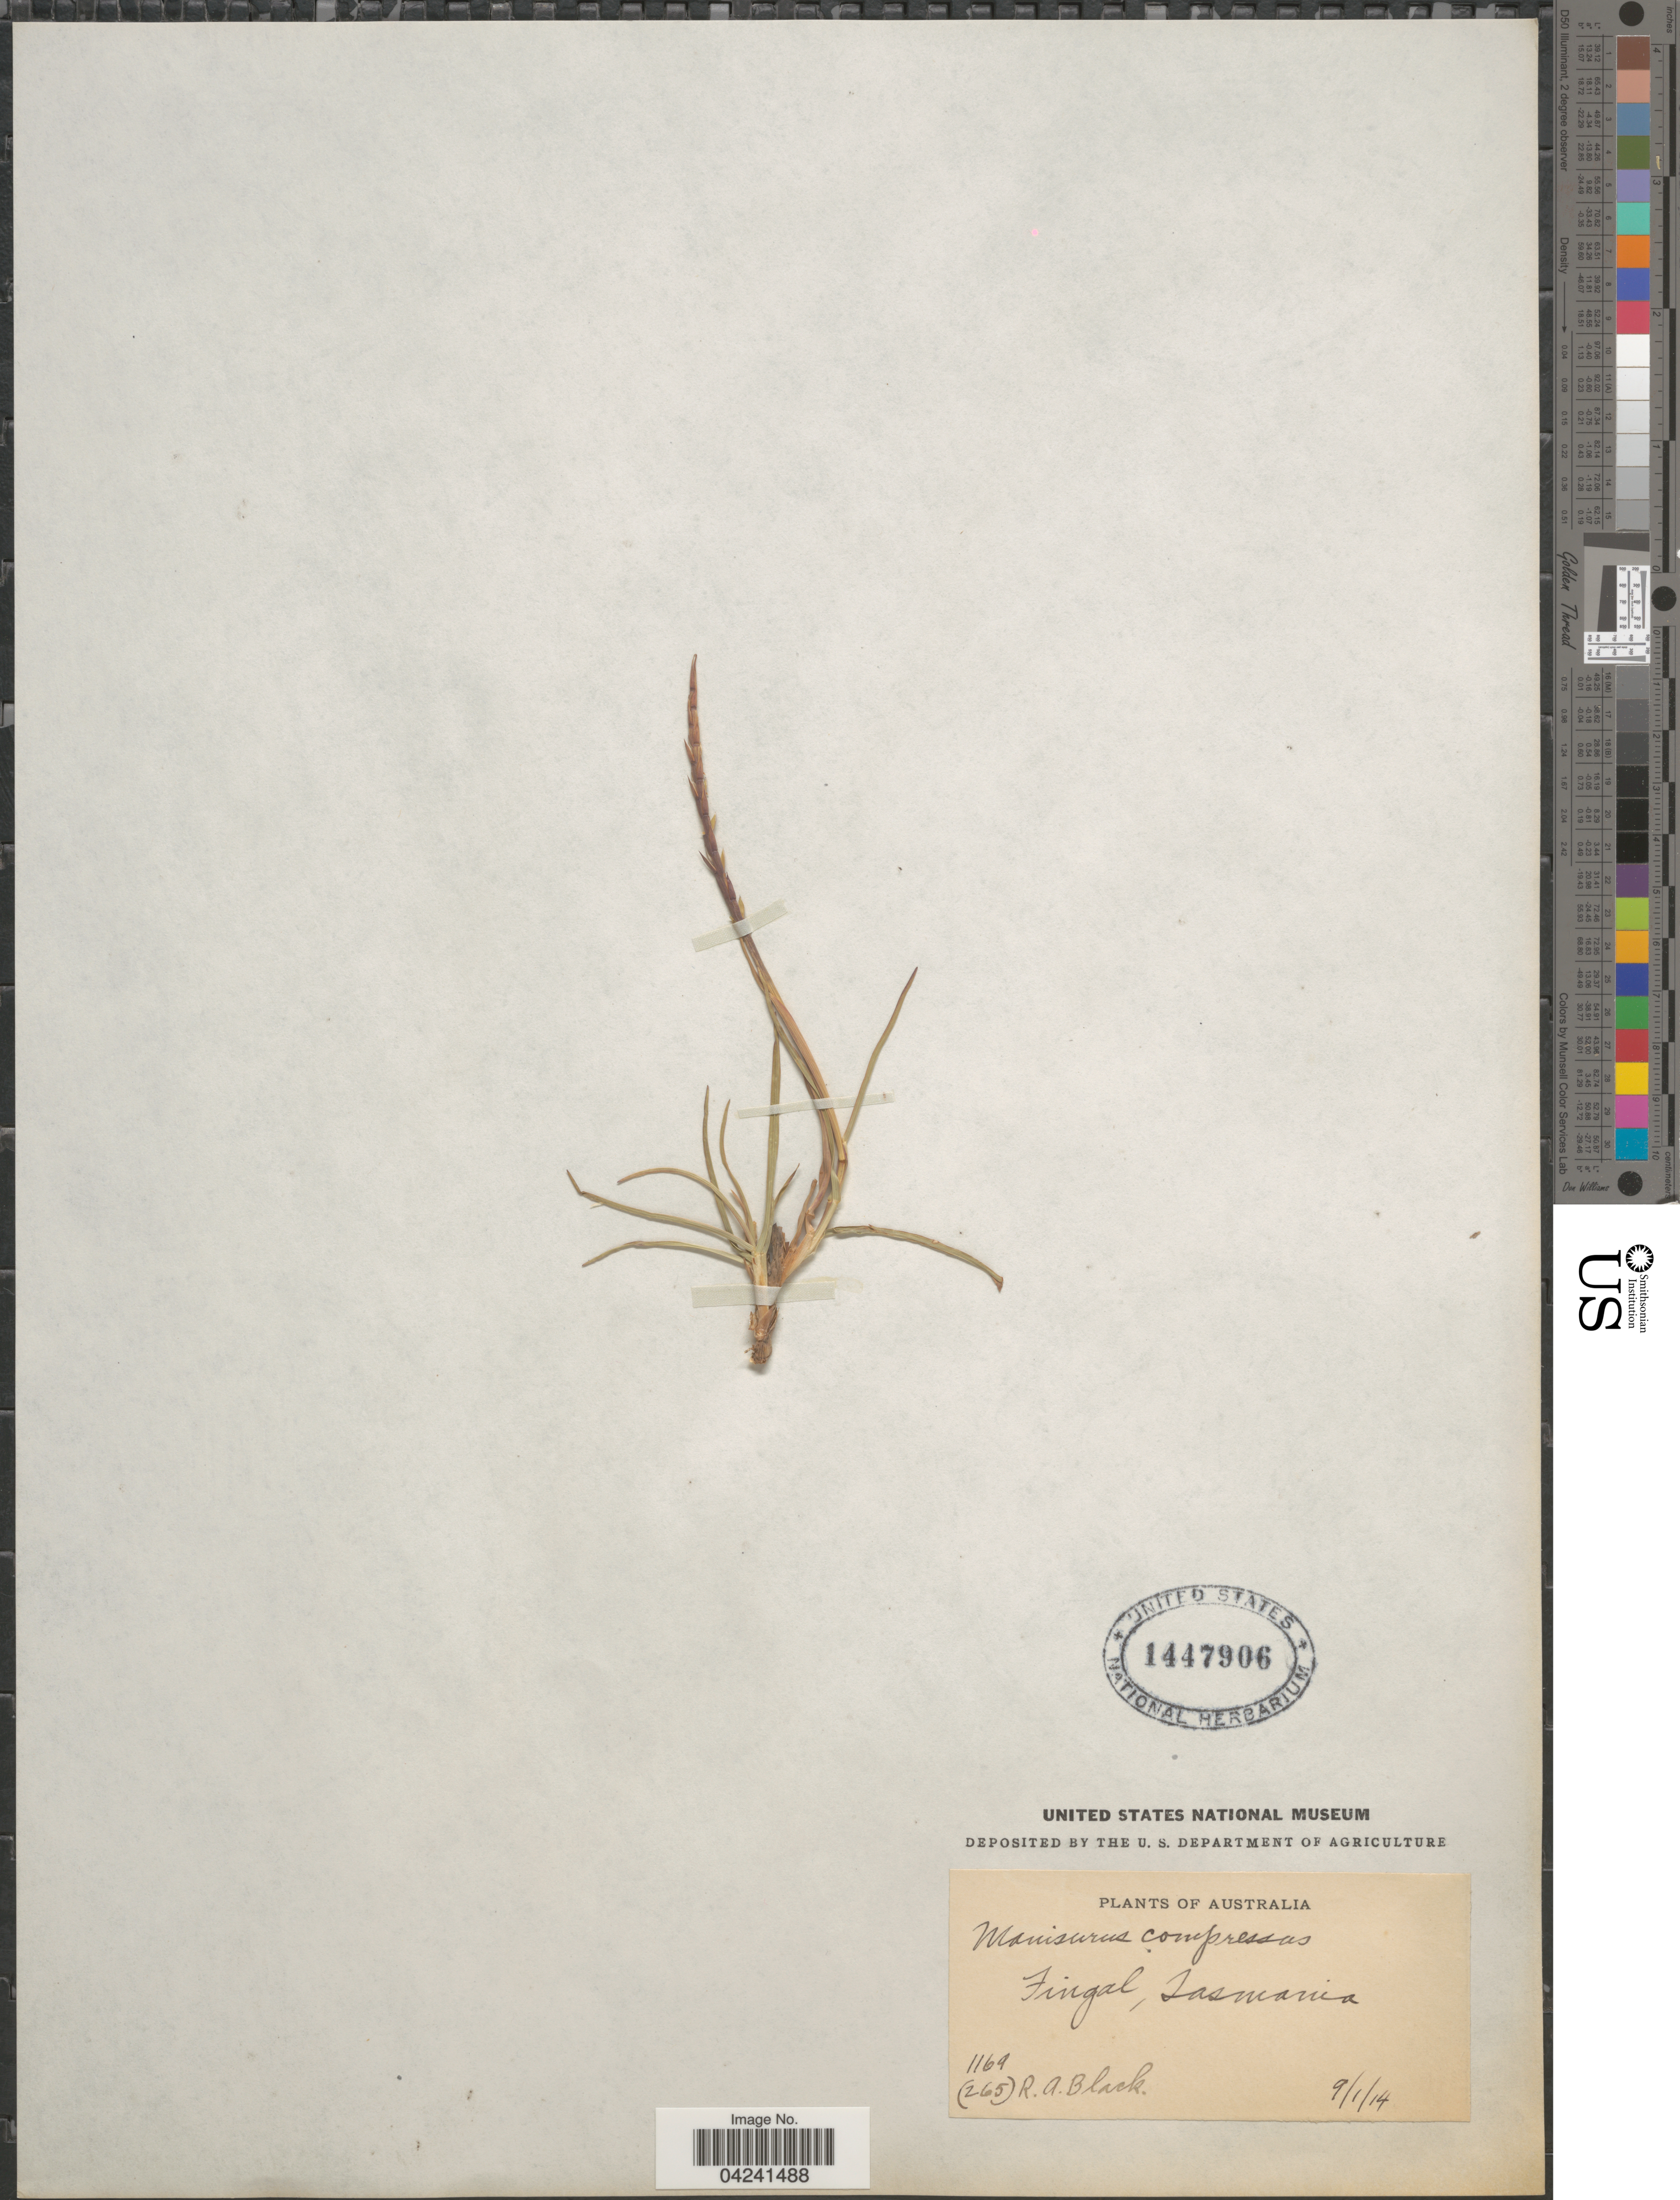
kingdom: Plantae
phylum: Tracheophyta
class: Liliopsida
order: Poales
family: Poaceae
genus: Hemarthria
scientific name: Hemarthria altissima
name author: (Poir.) Stapf & C. E. Hubb.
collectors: R. A. Black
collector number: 1169(265)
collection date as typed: Transcribed d/m/y: 9/1/14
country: Australia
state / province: Tasmania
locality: Fingal.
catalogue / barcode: US 1447906